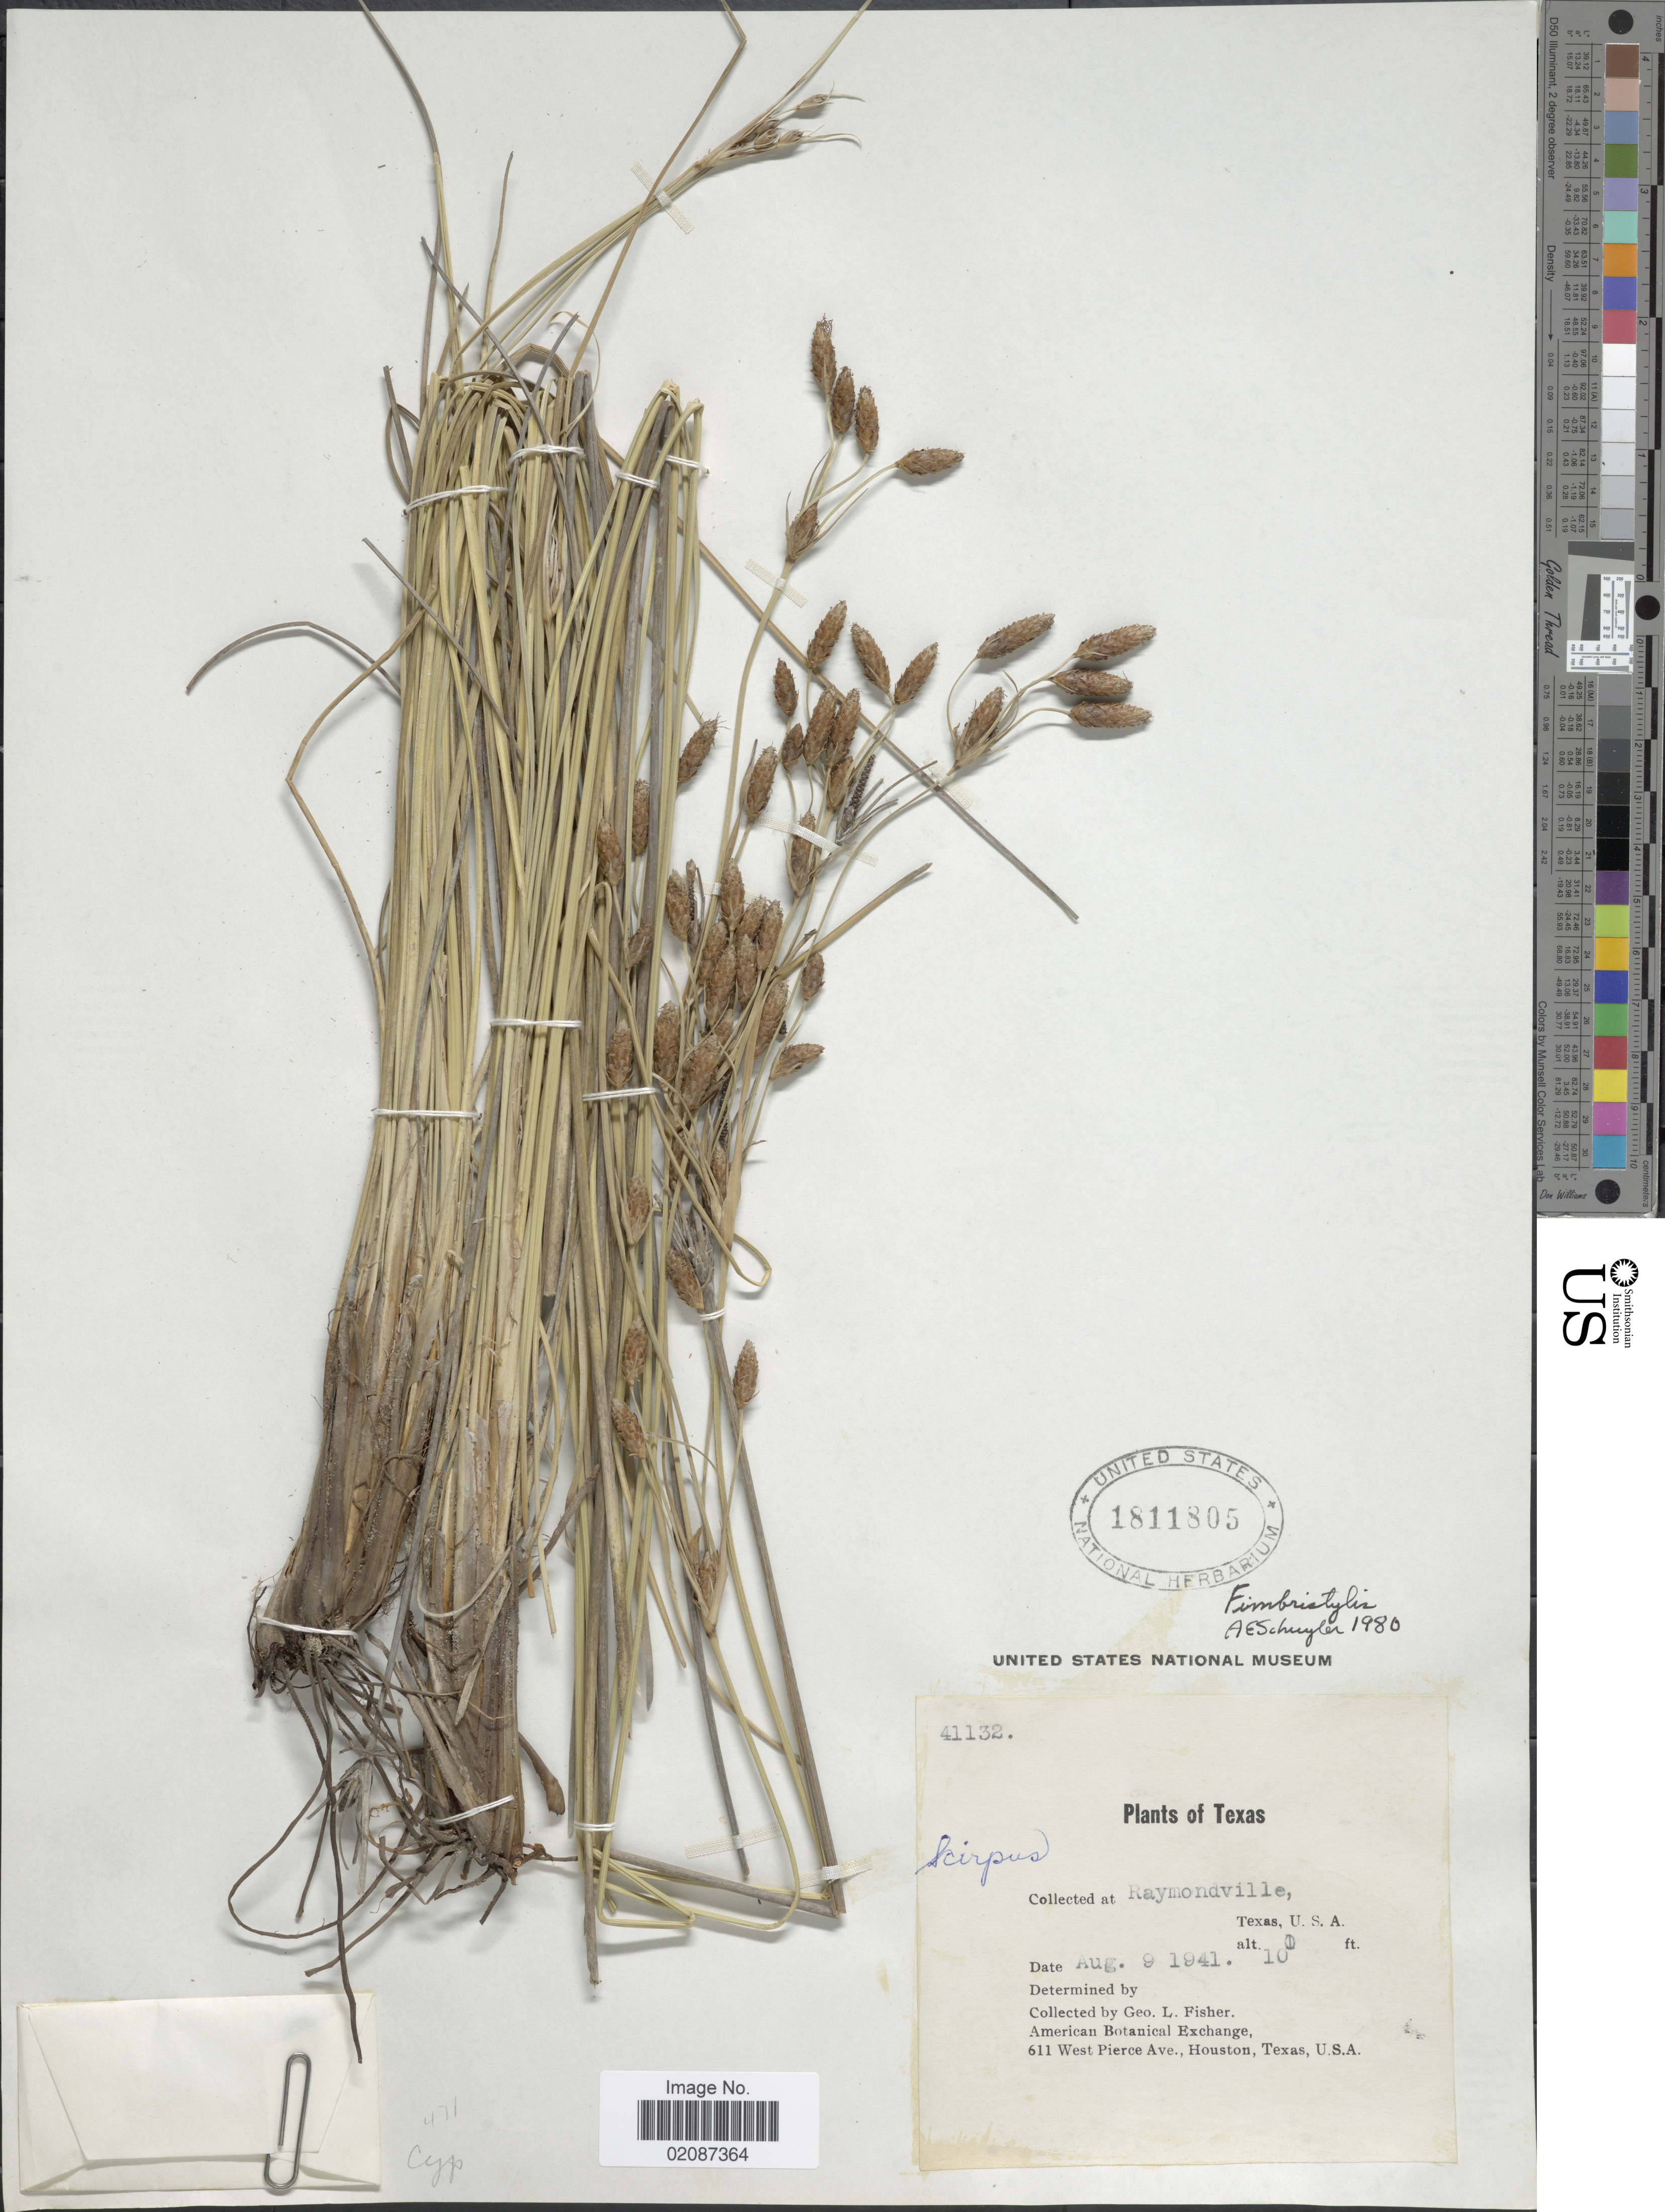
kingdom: Plantae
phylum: Tracheophyta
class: Liliopsida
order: Poales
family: Cyperaceae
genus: Fimbristylis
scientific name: Fimbristylis castanea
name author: (Michx.) Vahl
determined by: Standley, Paul C.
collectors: G. L. Fisher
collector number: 41132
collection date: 1941-08-09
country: United States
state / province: Texas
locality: Raymondville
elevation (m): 30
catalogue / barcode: US 1811805